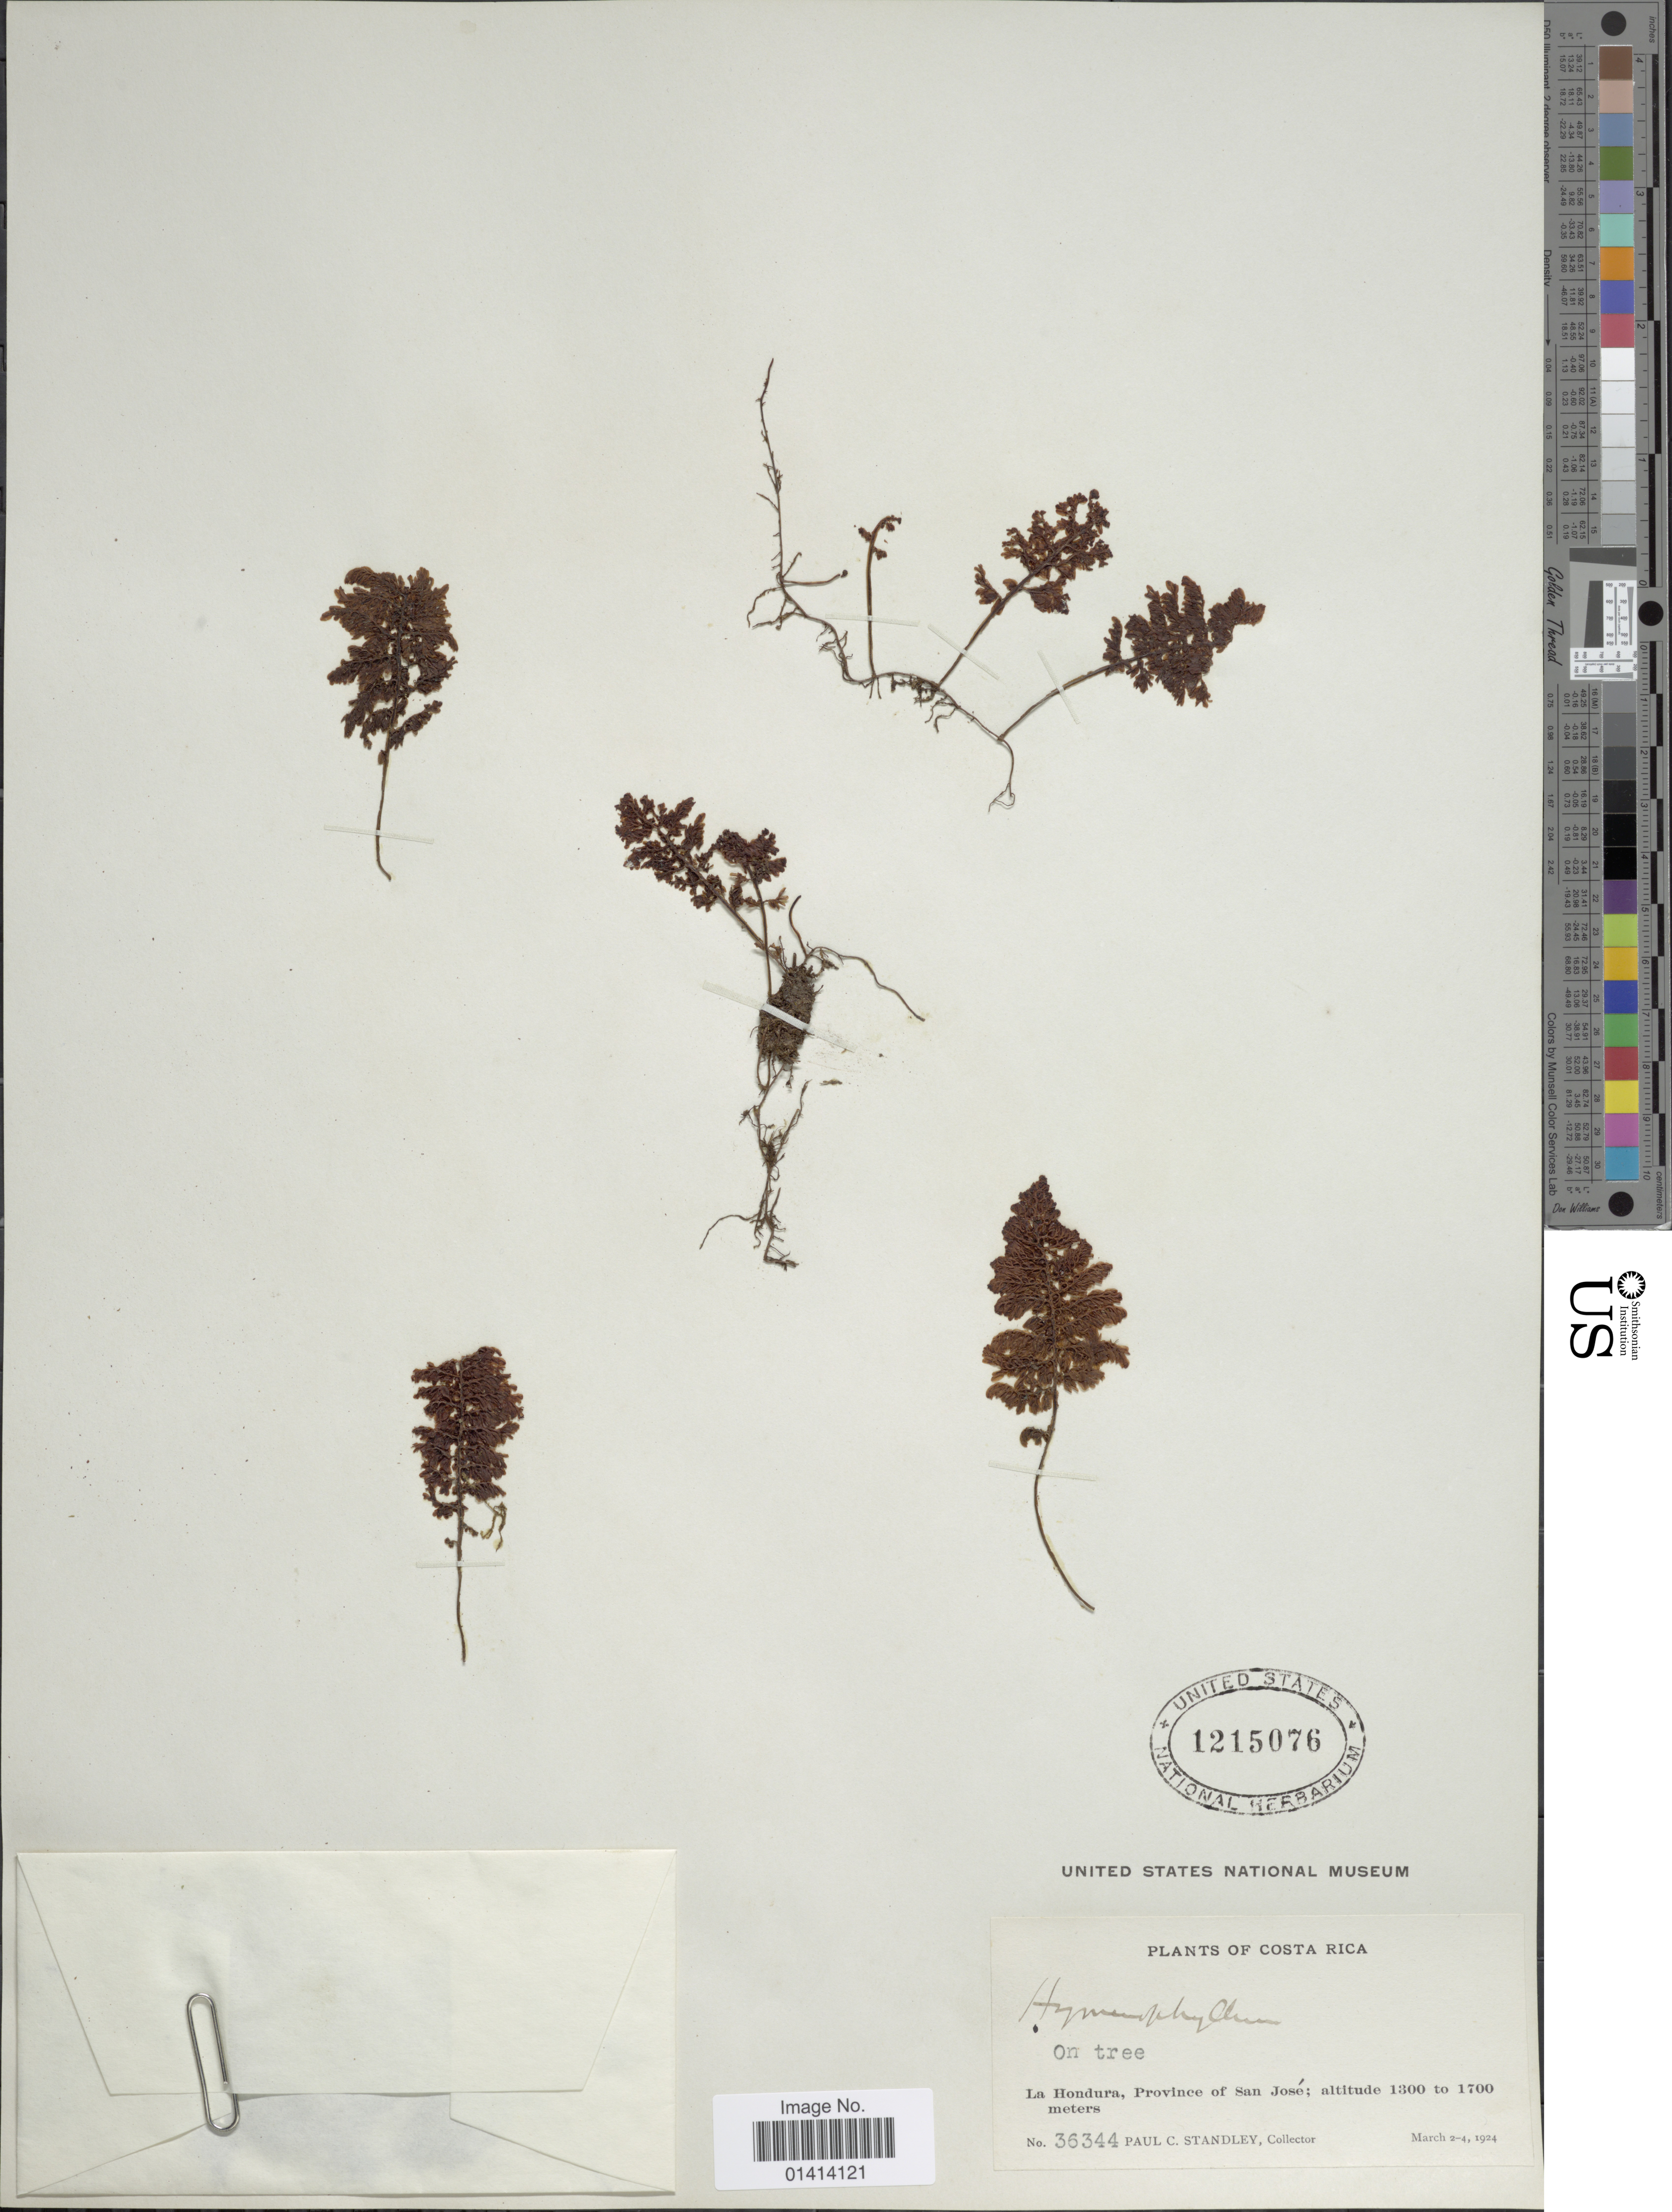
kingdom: Plantae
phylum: Tracheophyta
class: Polypodiopsida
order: Hymenophyllales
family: Hymenophyllaceae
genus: Hymenophyllum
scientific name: Hymenophyllum myriocarpum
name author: Hook.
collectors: P. C. Standley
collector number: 36344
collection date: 1924-03-02/1924-03-04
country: Costa Rica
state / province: San José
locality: La Hondura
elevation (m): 1300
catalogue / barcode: US 1215076